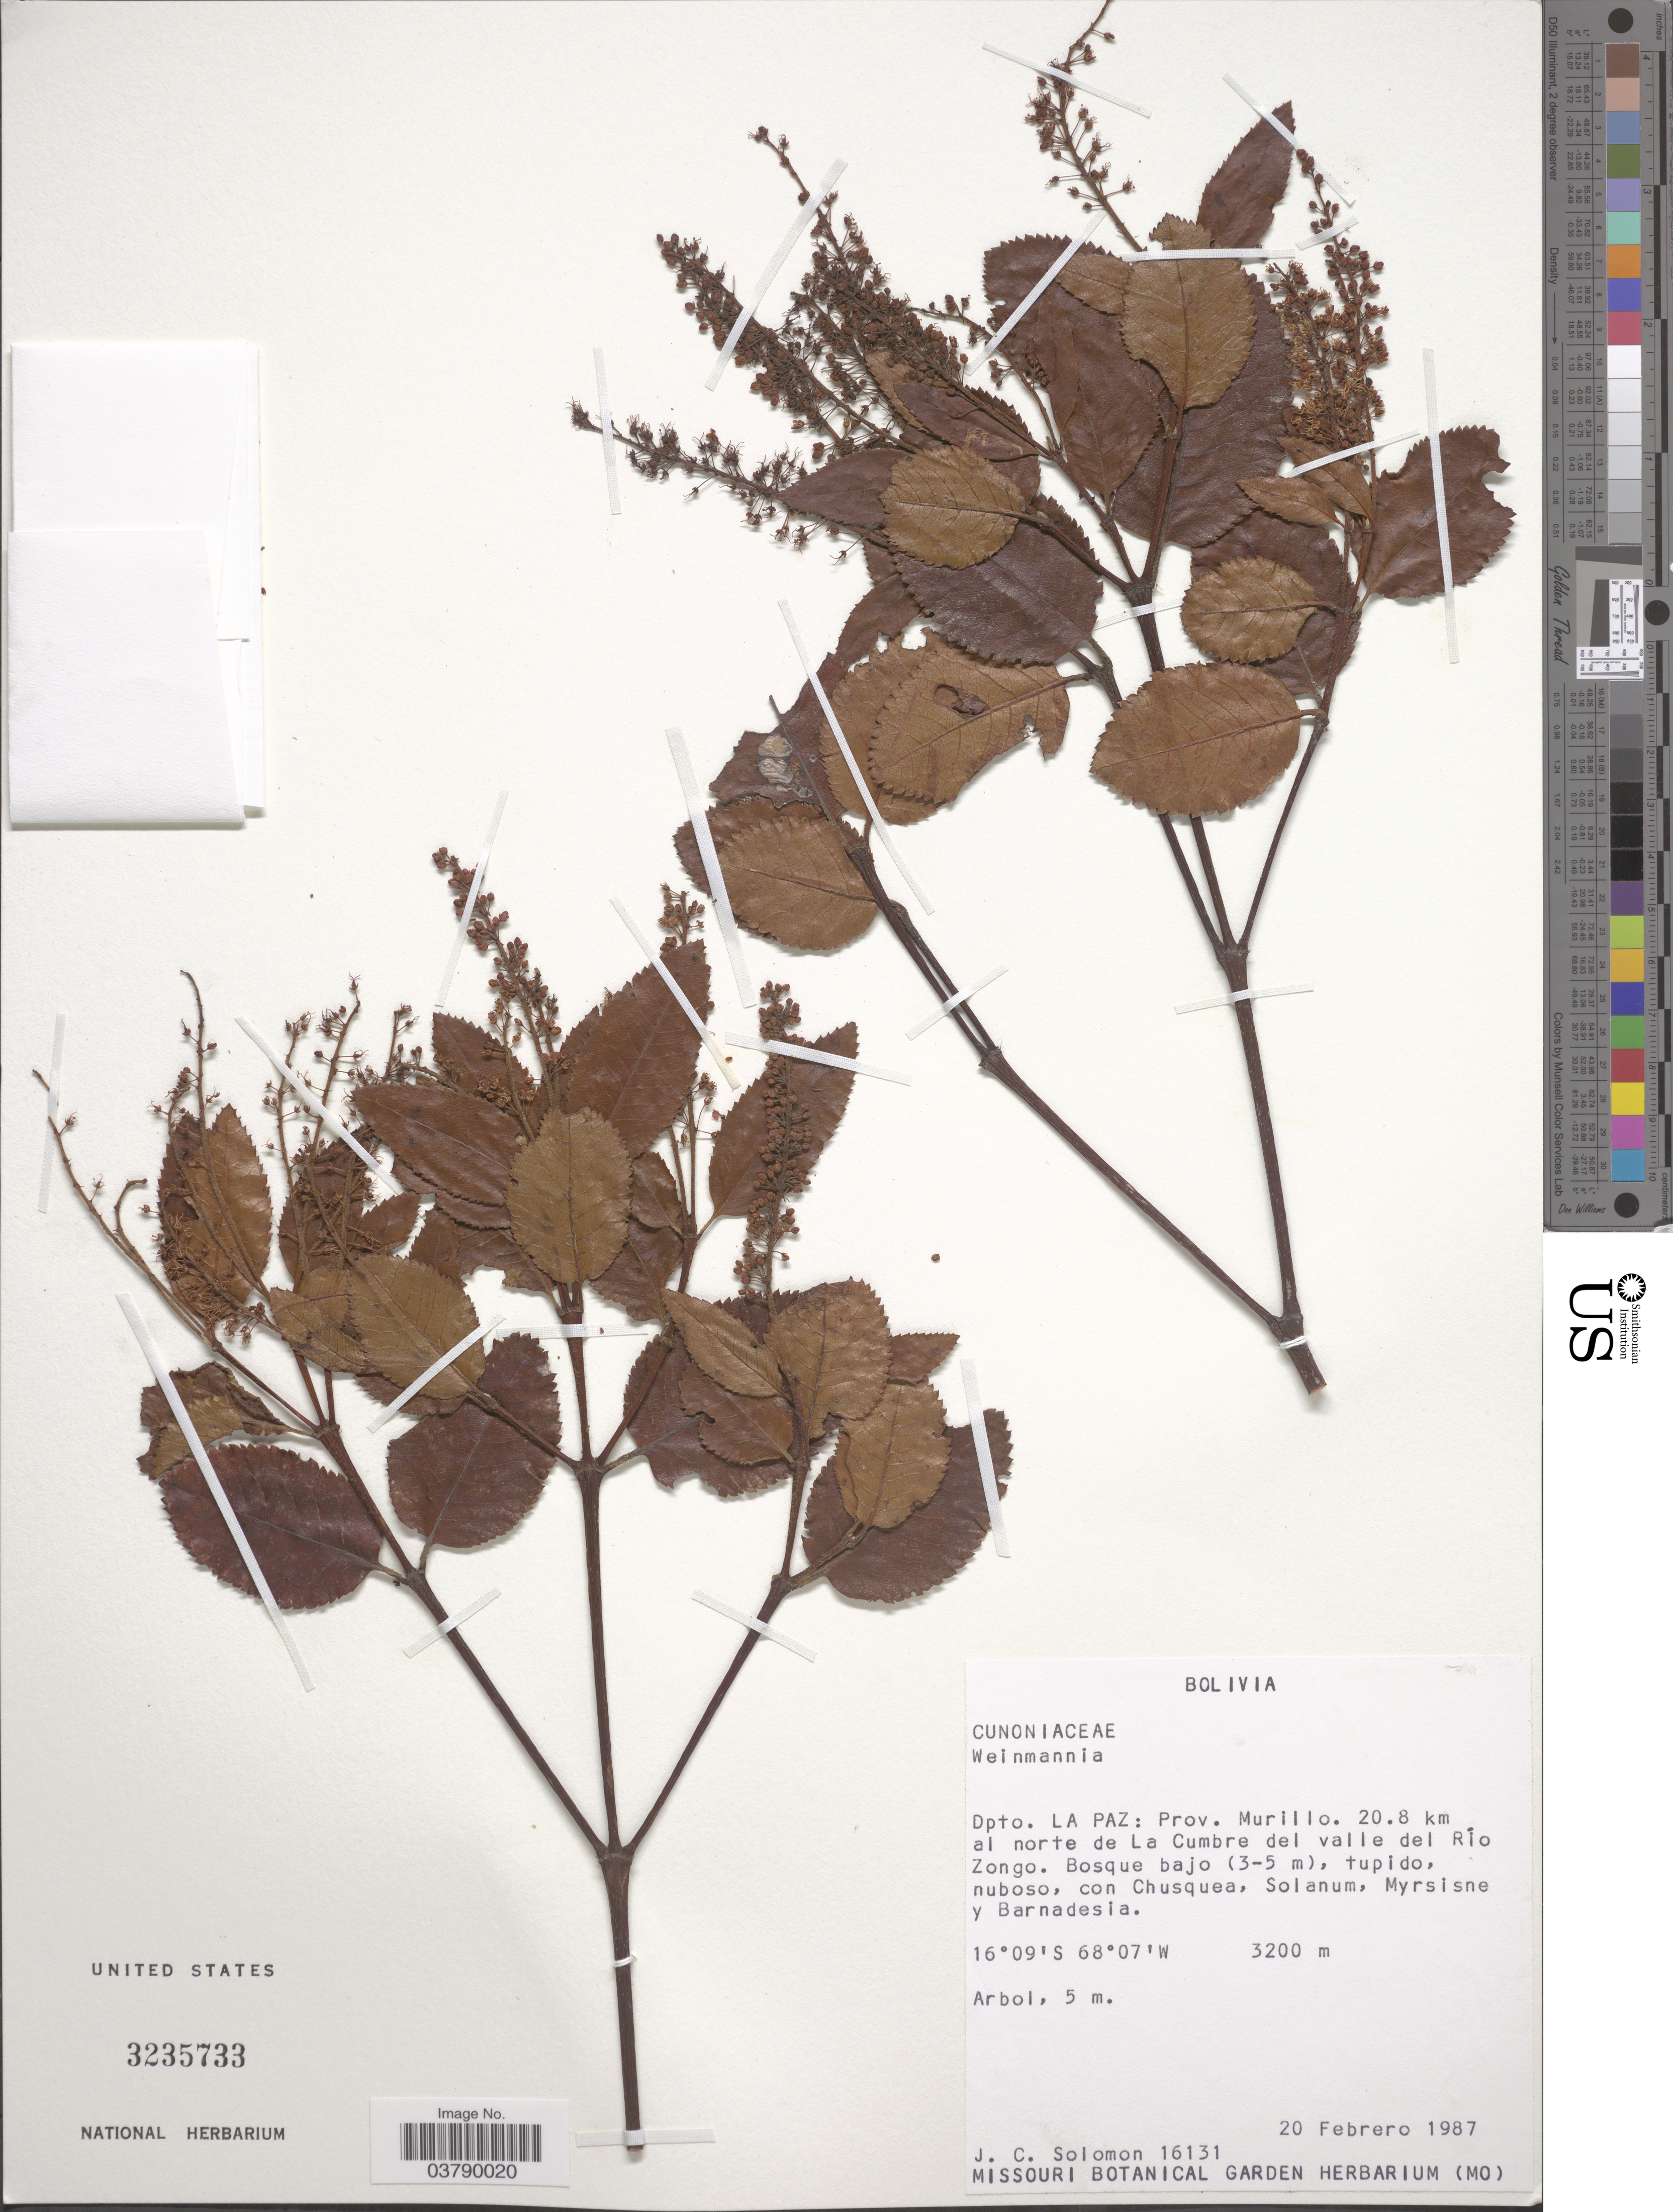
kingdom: Plantae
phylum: Tracheophyta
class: Magnoliopsida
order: Oxalidales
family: Cunoniaceae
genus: Weinmannia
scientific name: Weinmannia sp.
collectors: J. C. Solomon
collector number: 16131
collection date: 1987-02-20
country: Bolivia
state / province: La Paz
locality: Dpto. La Paz: Prov. Murillo. 20.8 km al norte de La Cumbre del valle del Río Zongo.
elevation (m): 3200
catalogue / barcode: US 3235733